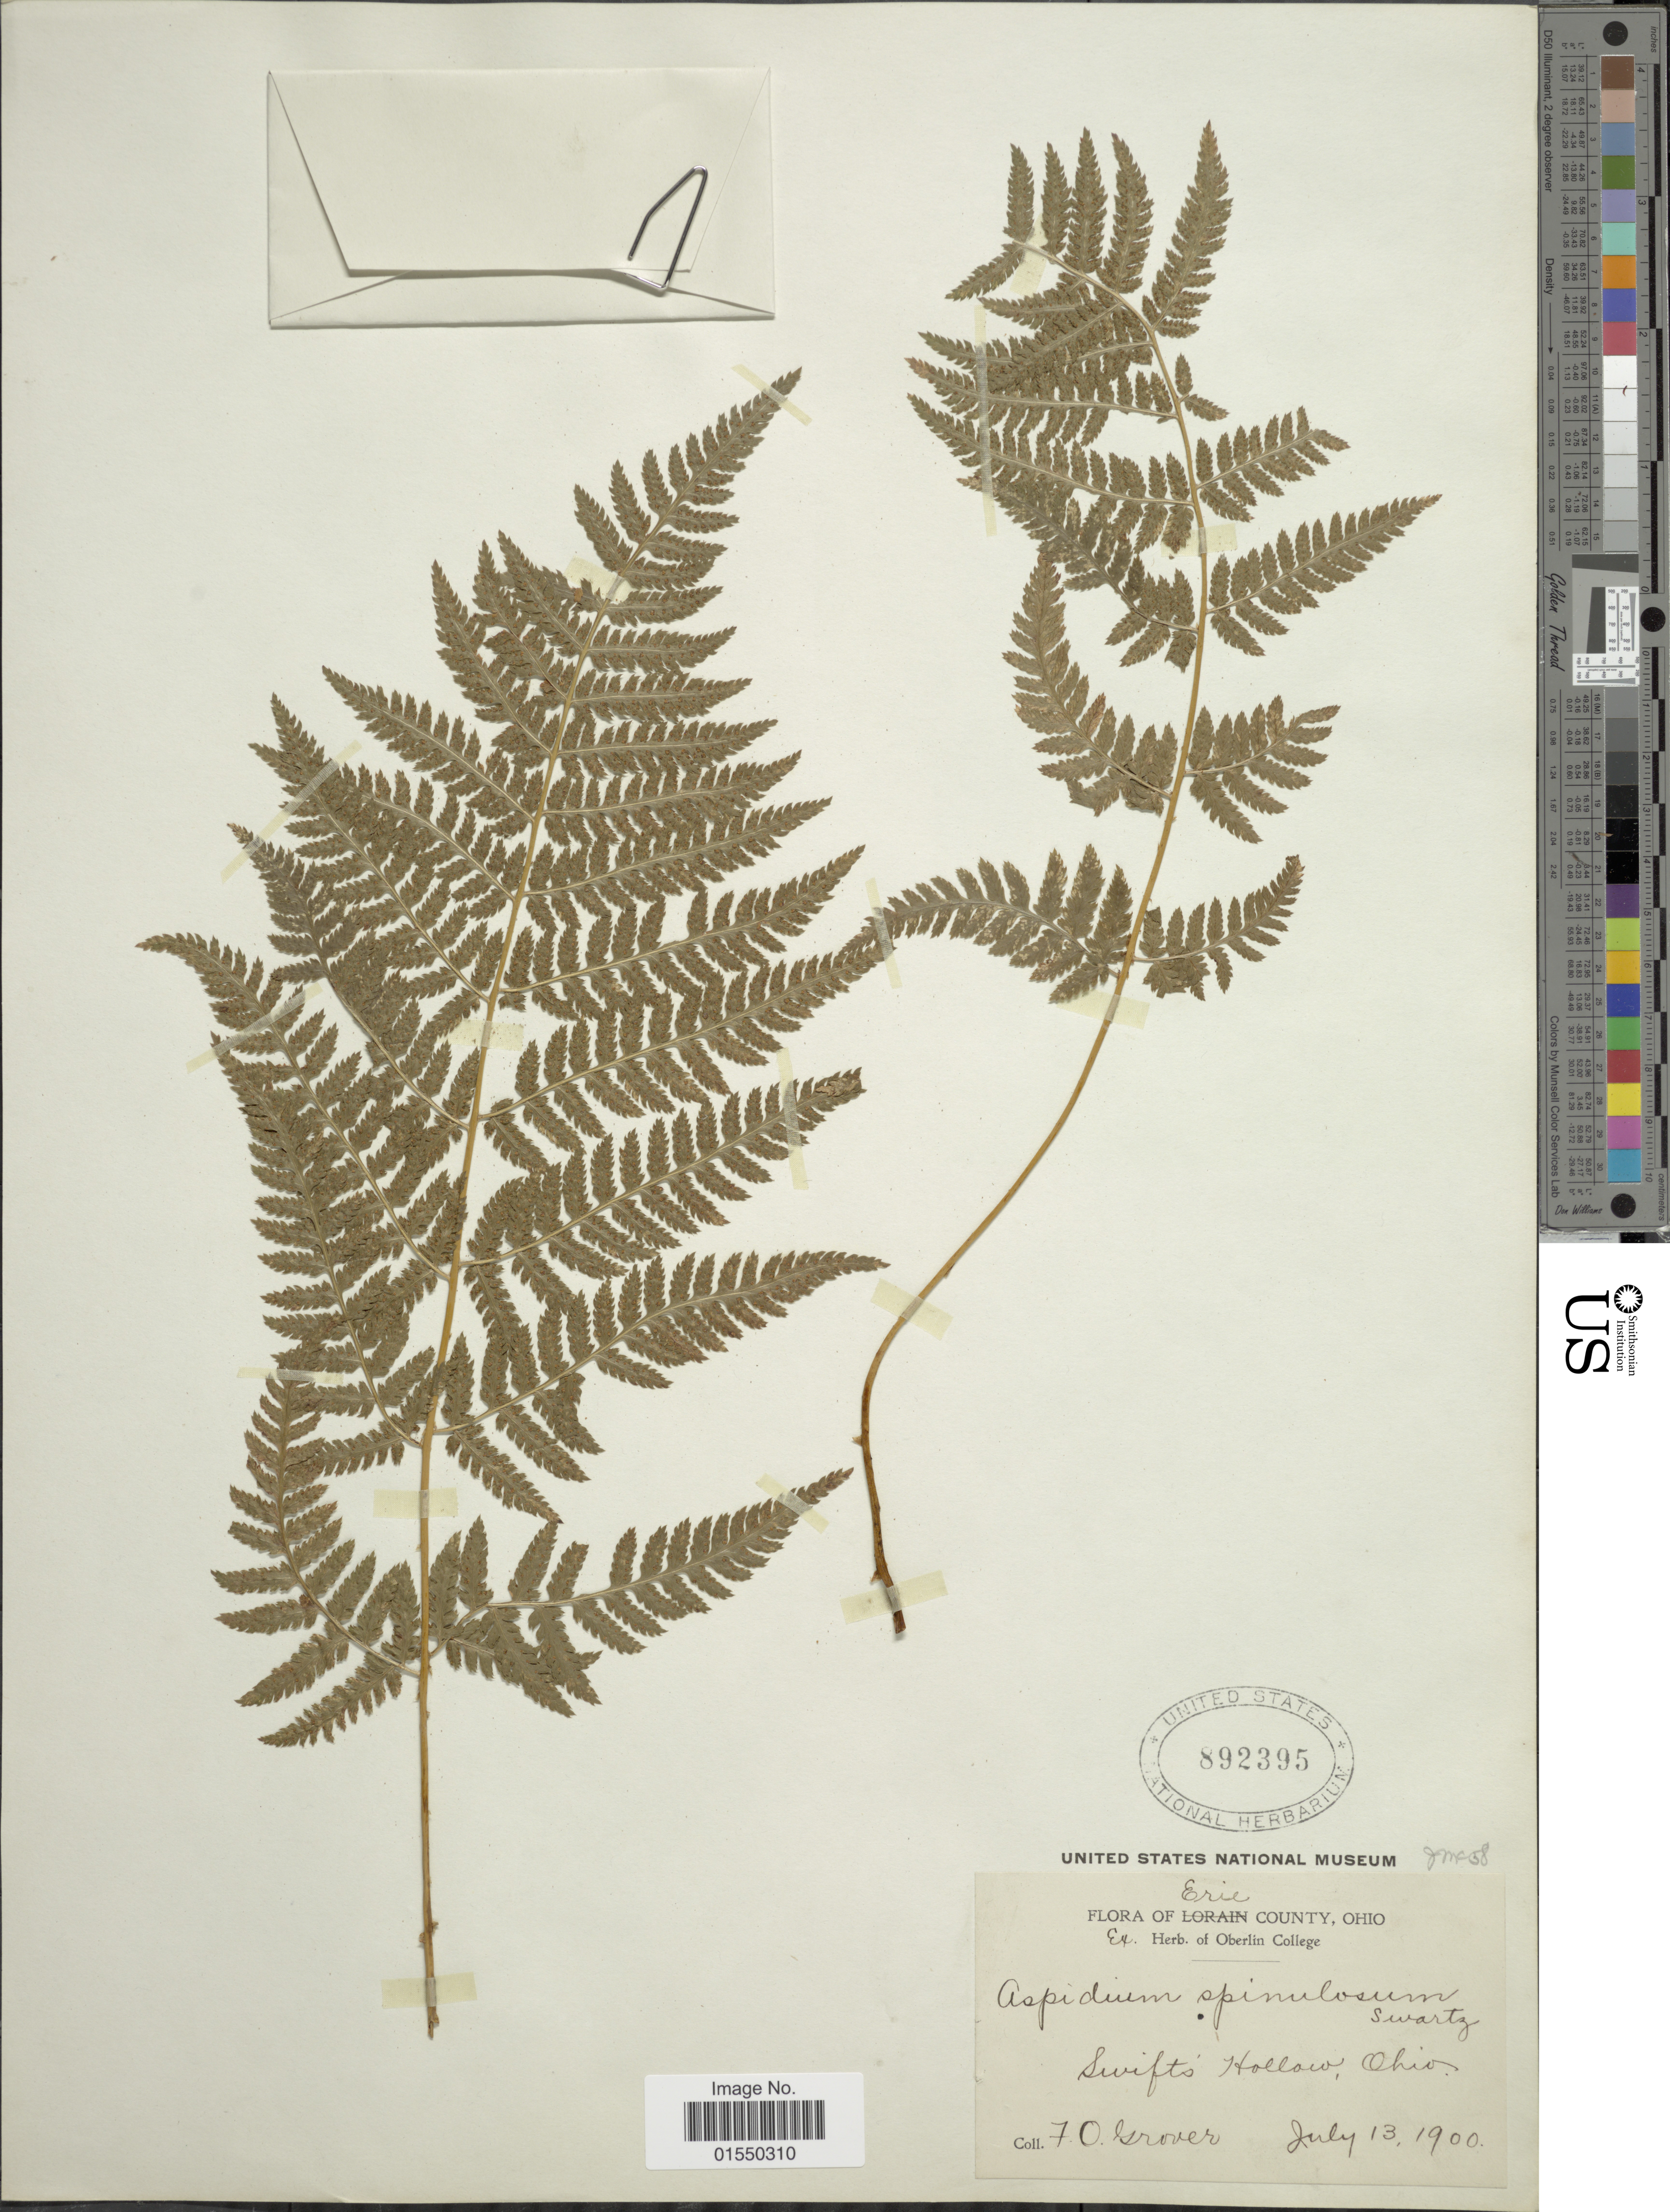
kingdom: Plantae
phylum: Tracheophyta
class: Polypodiopsida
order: Polypodiales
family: Dryopteridaceae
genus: Dryopteris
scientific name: Dryopteris carthusiana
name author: (Villars) H.P. Fuchs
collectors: F. Grover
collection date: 1900-07-13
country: United States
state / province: Ohio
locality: Erie County, Swifts Hollow, Ohio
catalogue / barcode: US 892395